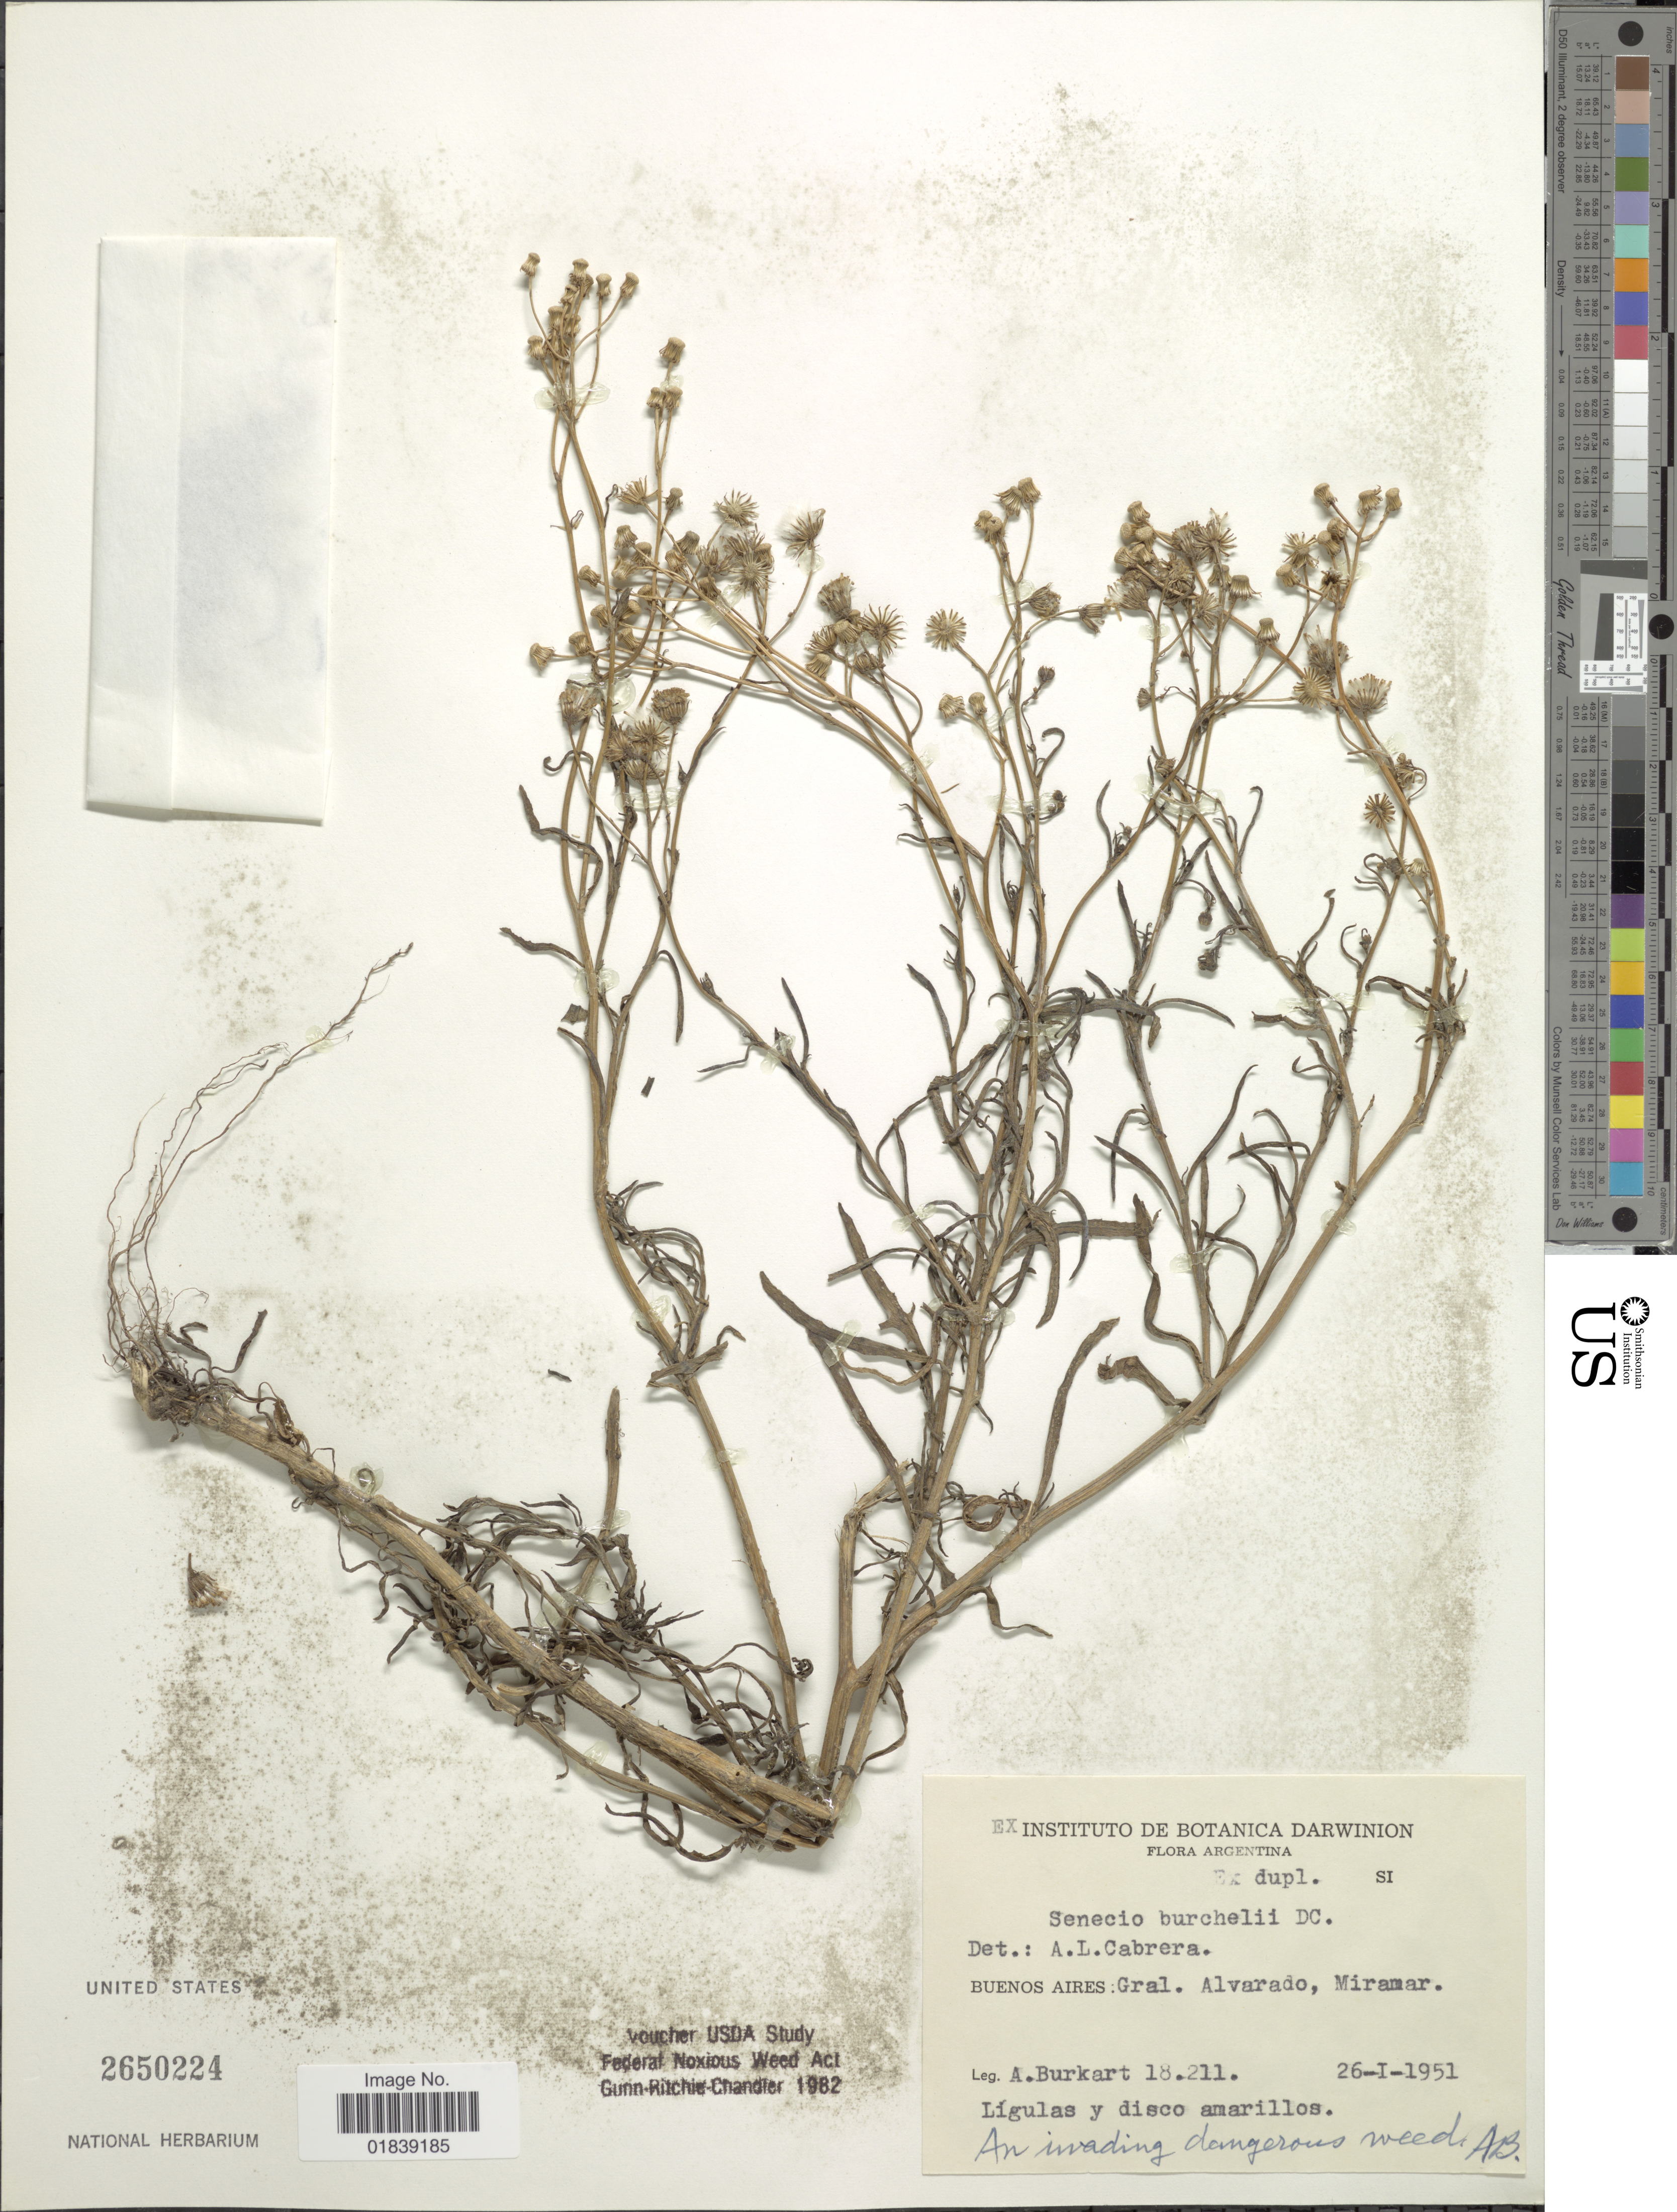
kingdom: Plantae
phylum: Tracheophyta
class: Magnoliopsida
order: Asterales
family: Asteraceae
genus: Senecio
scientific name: Senecio burchellii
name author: DC.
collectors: A. E. Burkart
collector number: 18211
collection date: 1951-01-26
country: Argentina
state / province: Buenos Aires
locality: Gral. Alvarado, Miramar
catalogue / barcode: US 2650224